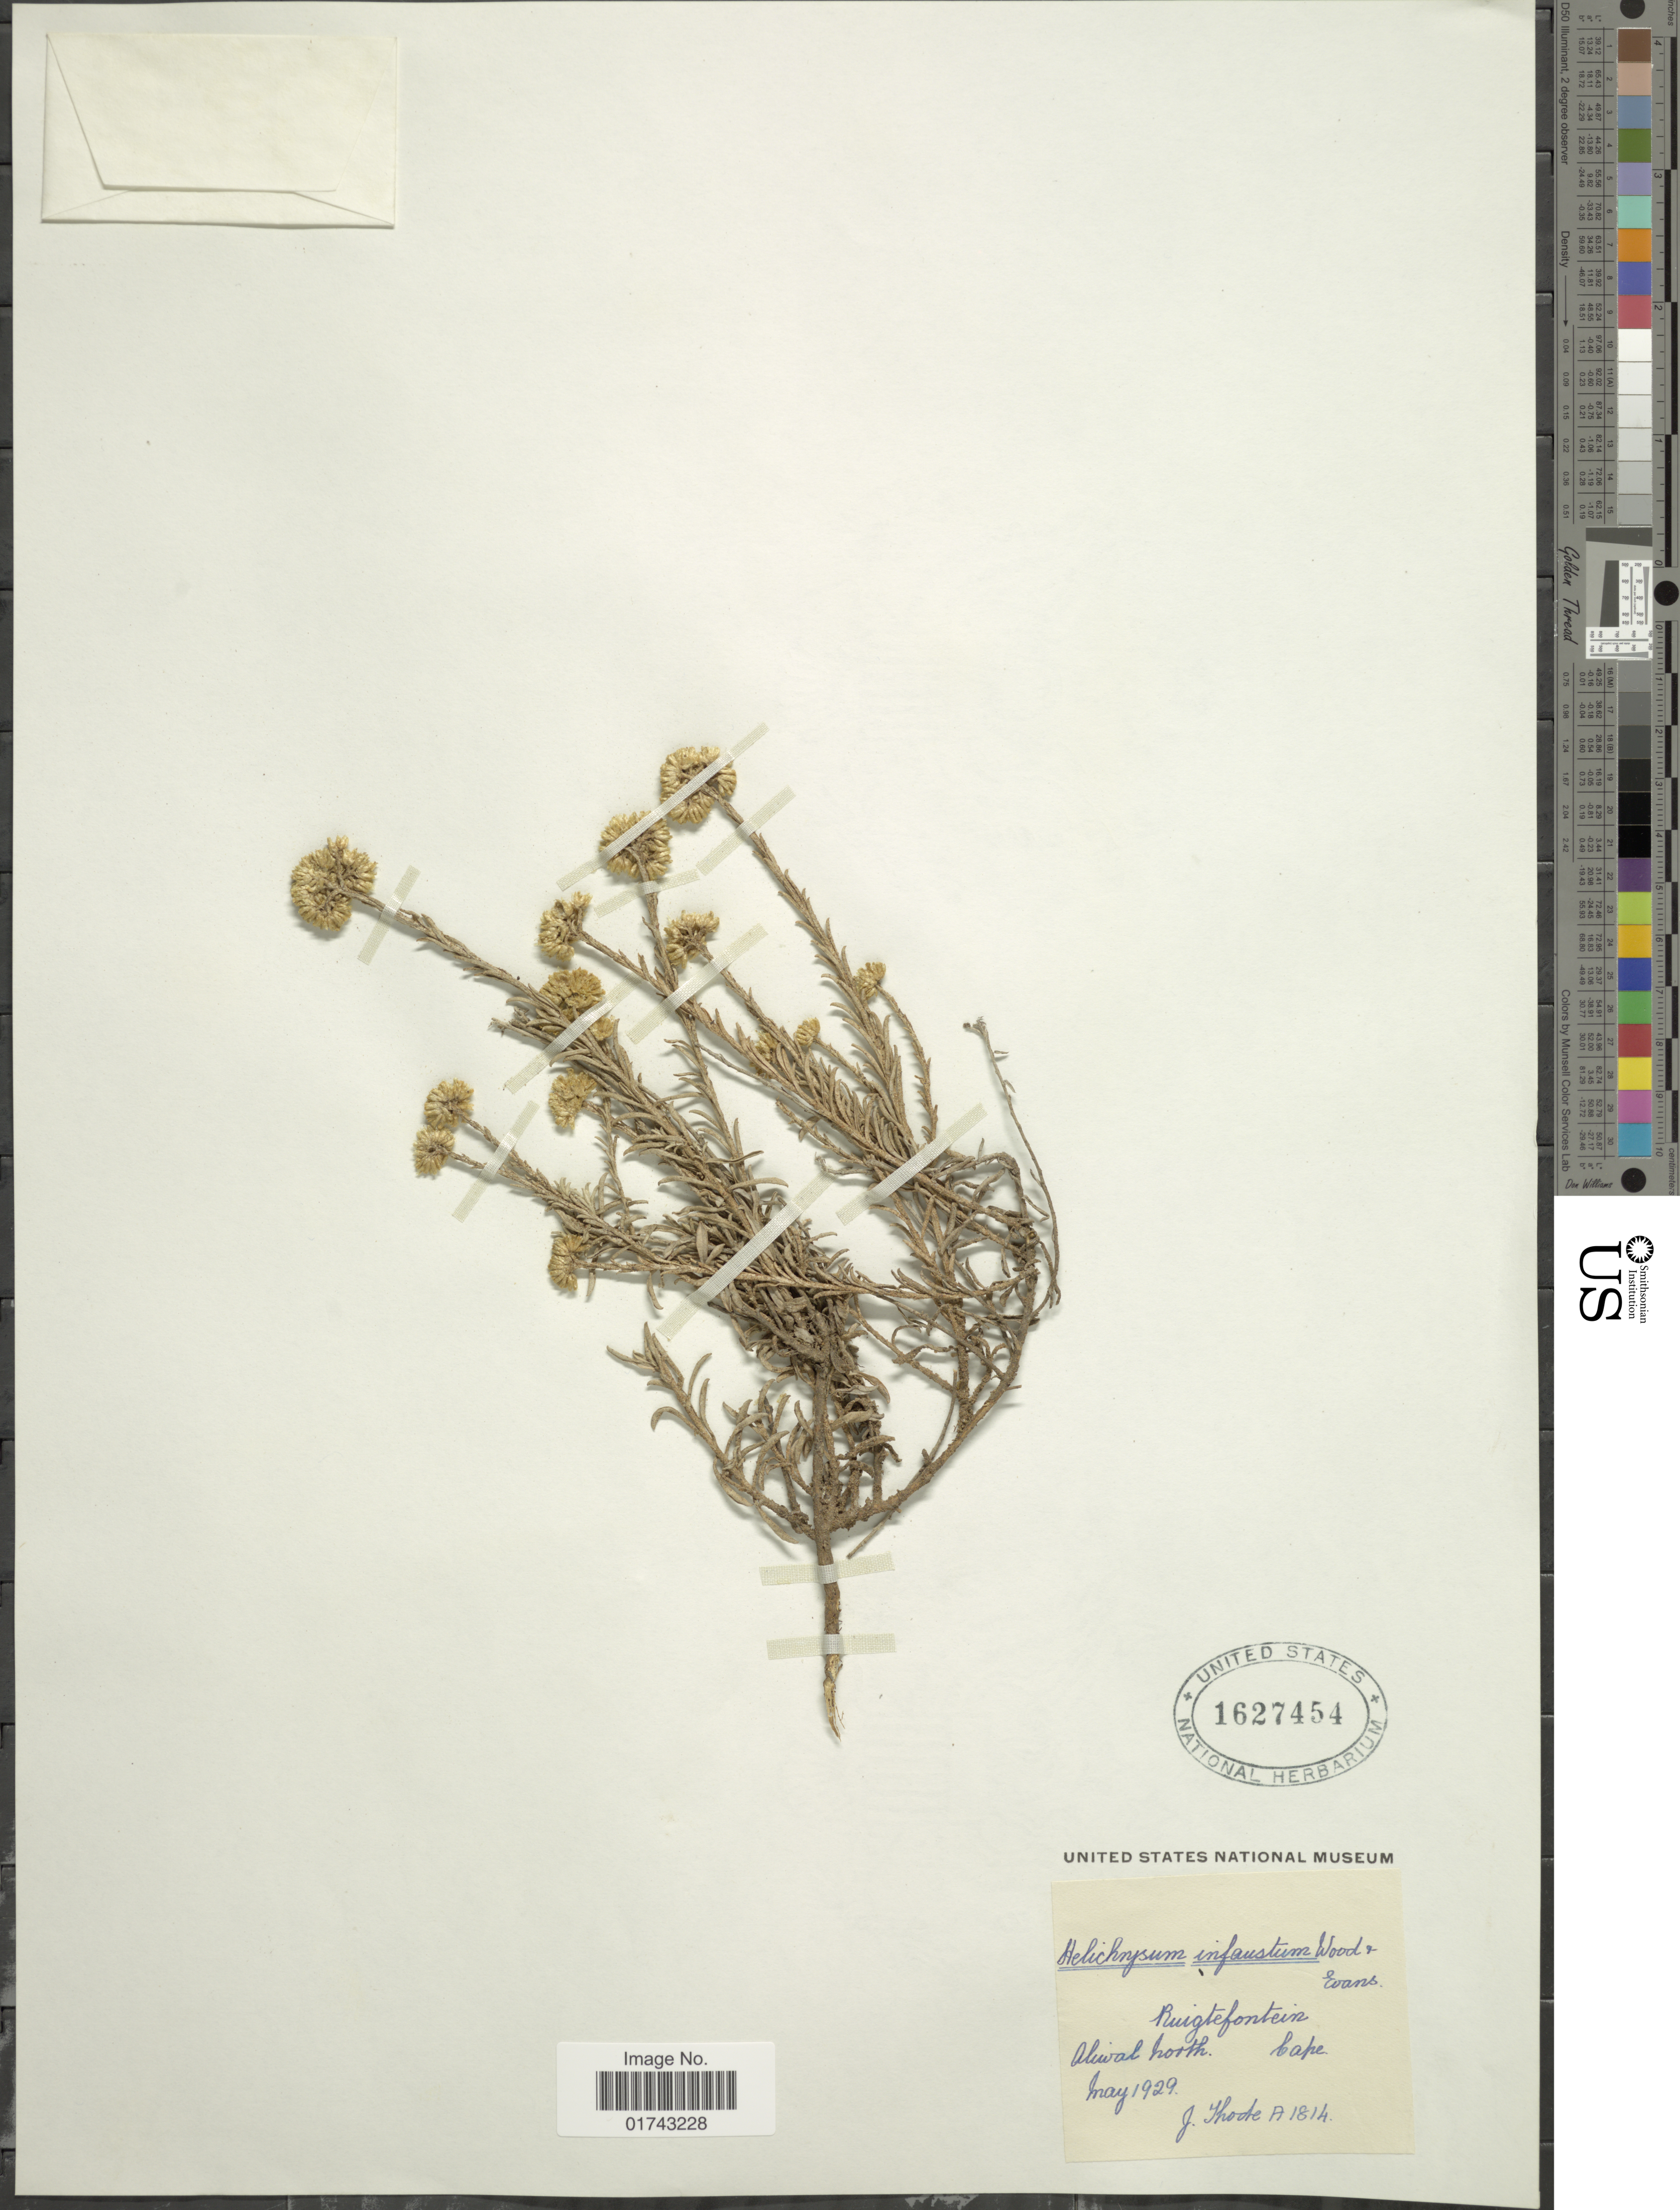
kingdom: Plantae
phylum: Tracheophyta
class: Magnoliopsida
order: Asterales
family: Asteraceae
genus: Helichrysum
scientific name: Helichrysum infaustum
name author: J.M. Wood & M.S. Evans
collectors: J. Thode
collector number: A1814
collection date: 1929-05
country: South Africa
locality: Ruigtefontein, Aliwal north, Cape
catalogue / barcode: US 1627454